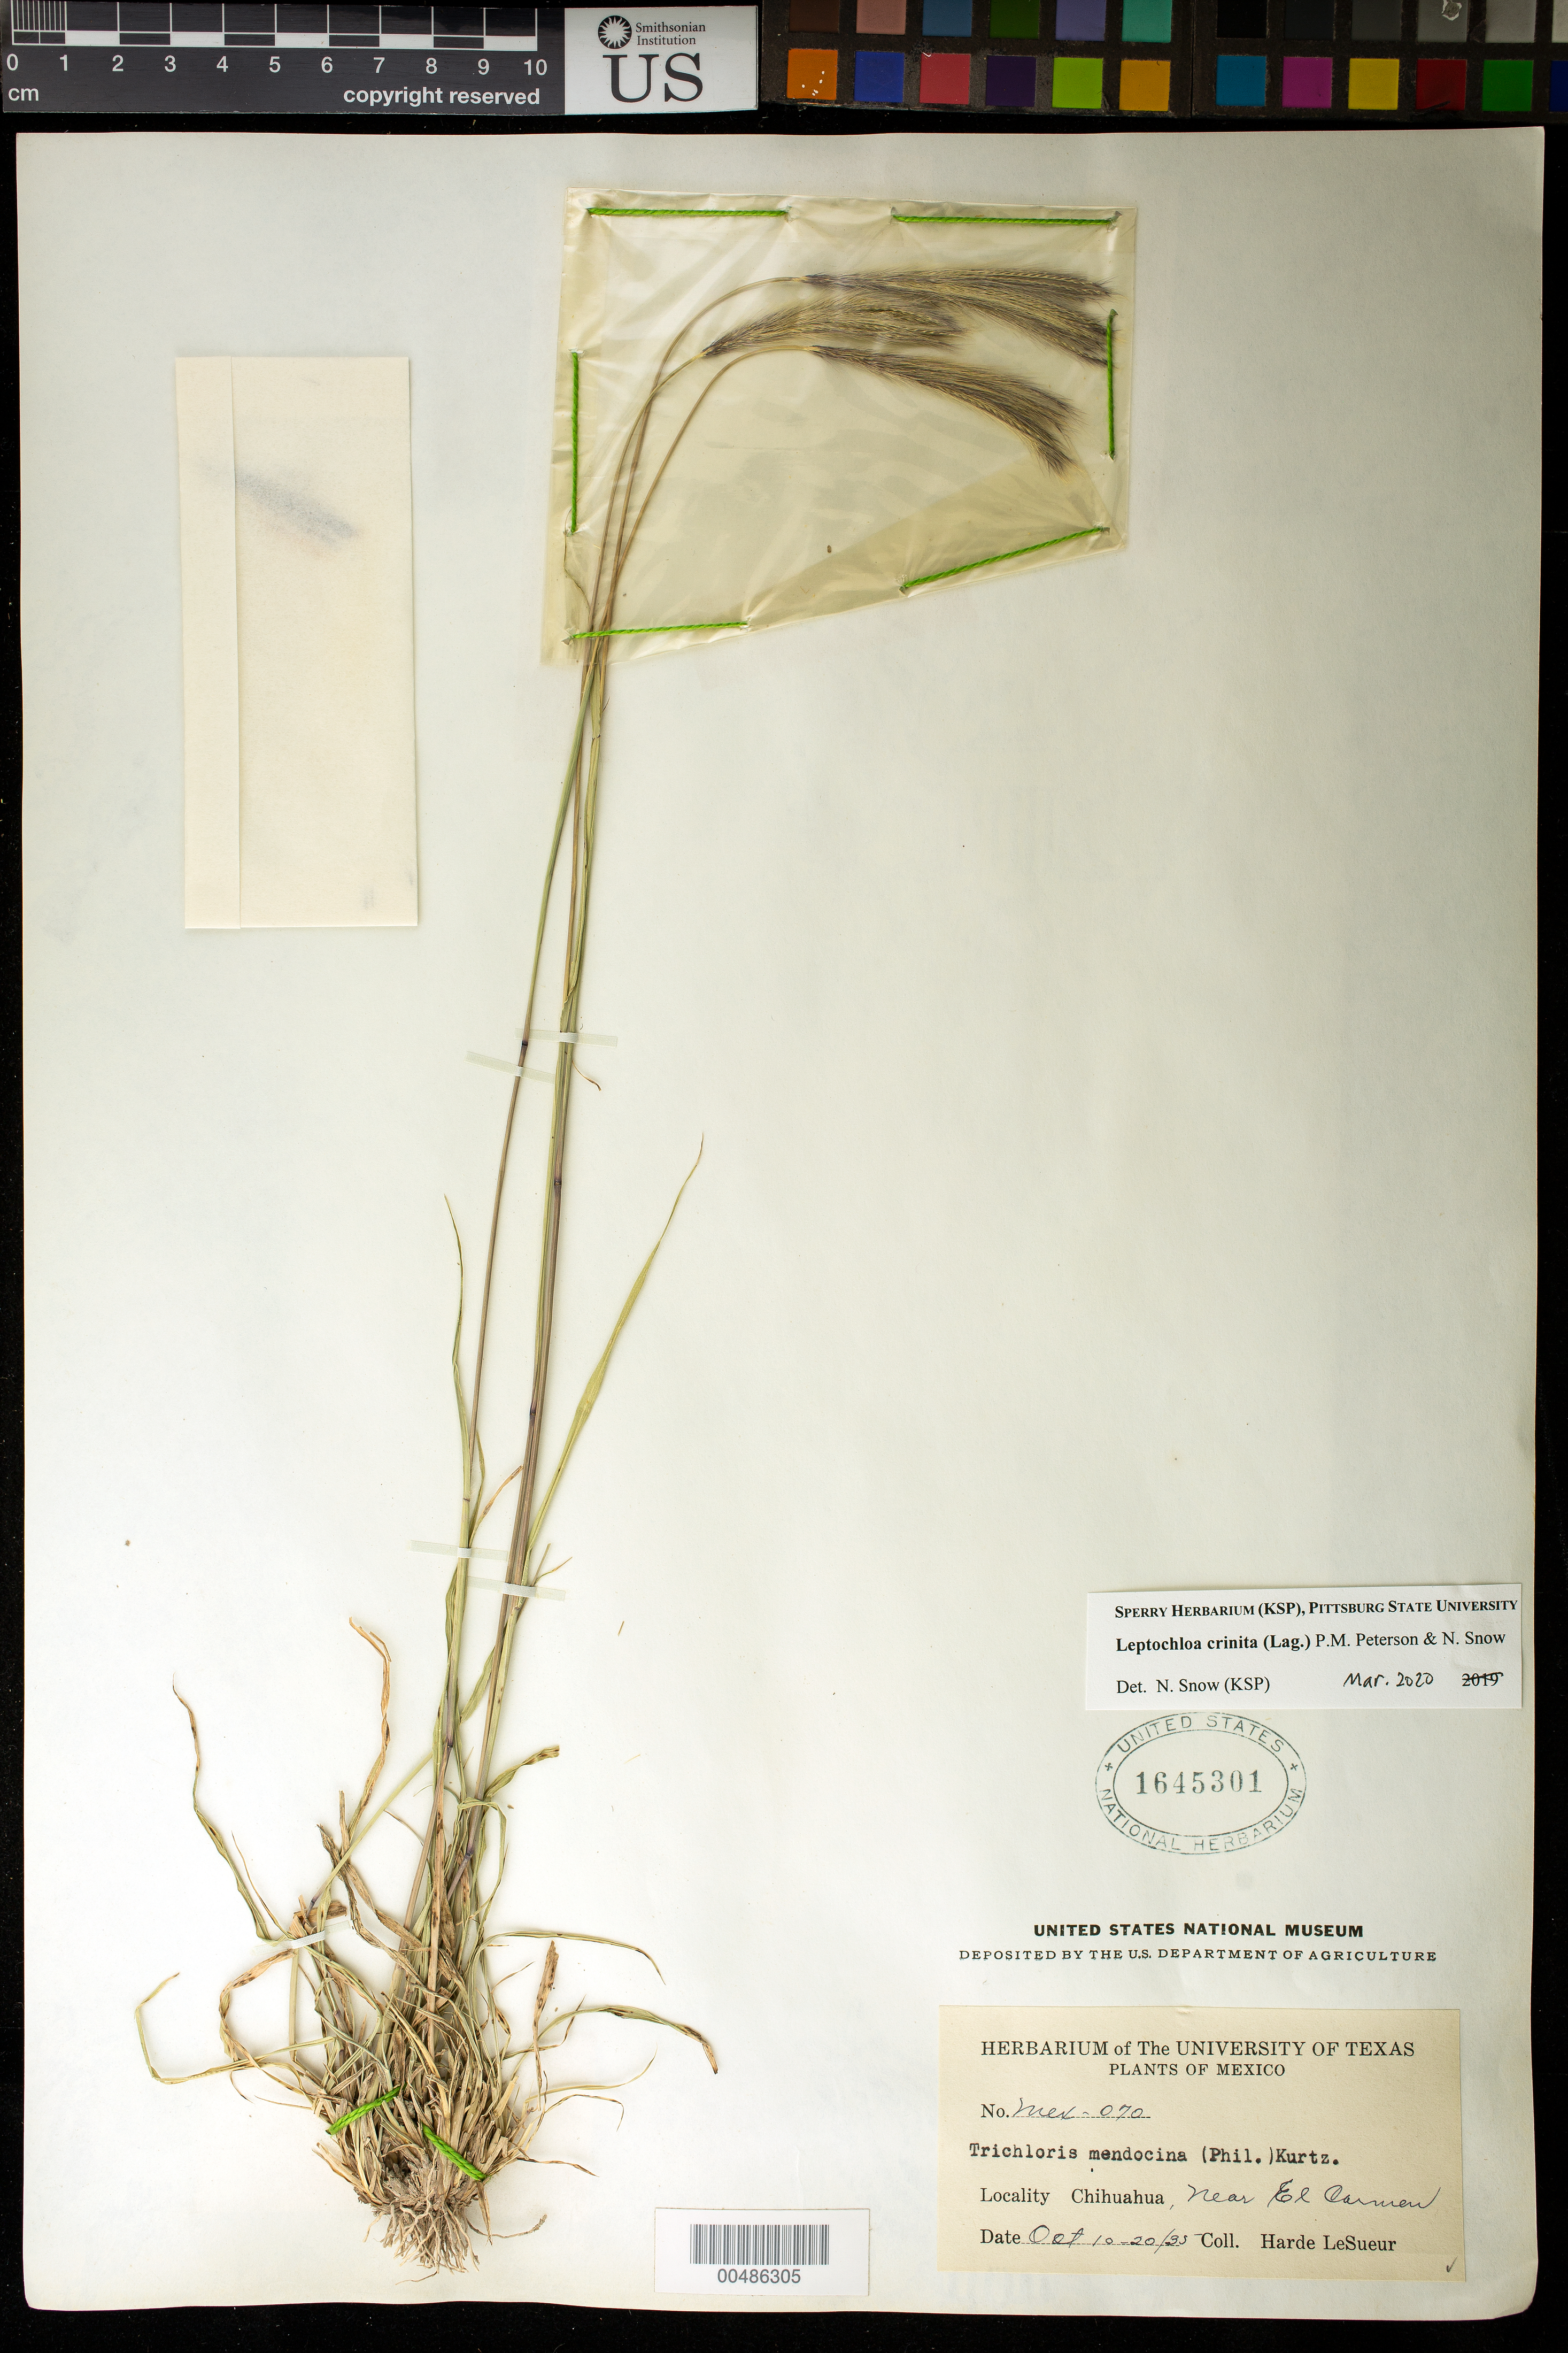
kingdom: Plantae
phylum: Tracheophyta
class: Liliopsida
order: Poales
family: Poaceae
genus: Leptochloa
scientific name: Leptochloa crinita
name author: (Lag.) P.M. Peterson & N. Snow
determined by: Snow, N.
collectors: D. H. LeSueur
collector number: Mex-070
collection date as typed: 10 Oct 1935 to 20 Oct 1935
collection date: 1935-10-10/1935-10-20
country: Mexico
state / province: Chihuahua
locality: Near El Carmen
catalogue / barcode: US 1645301